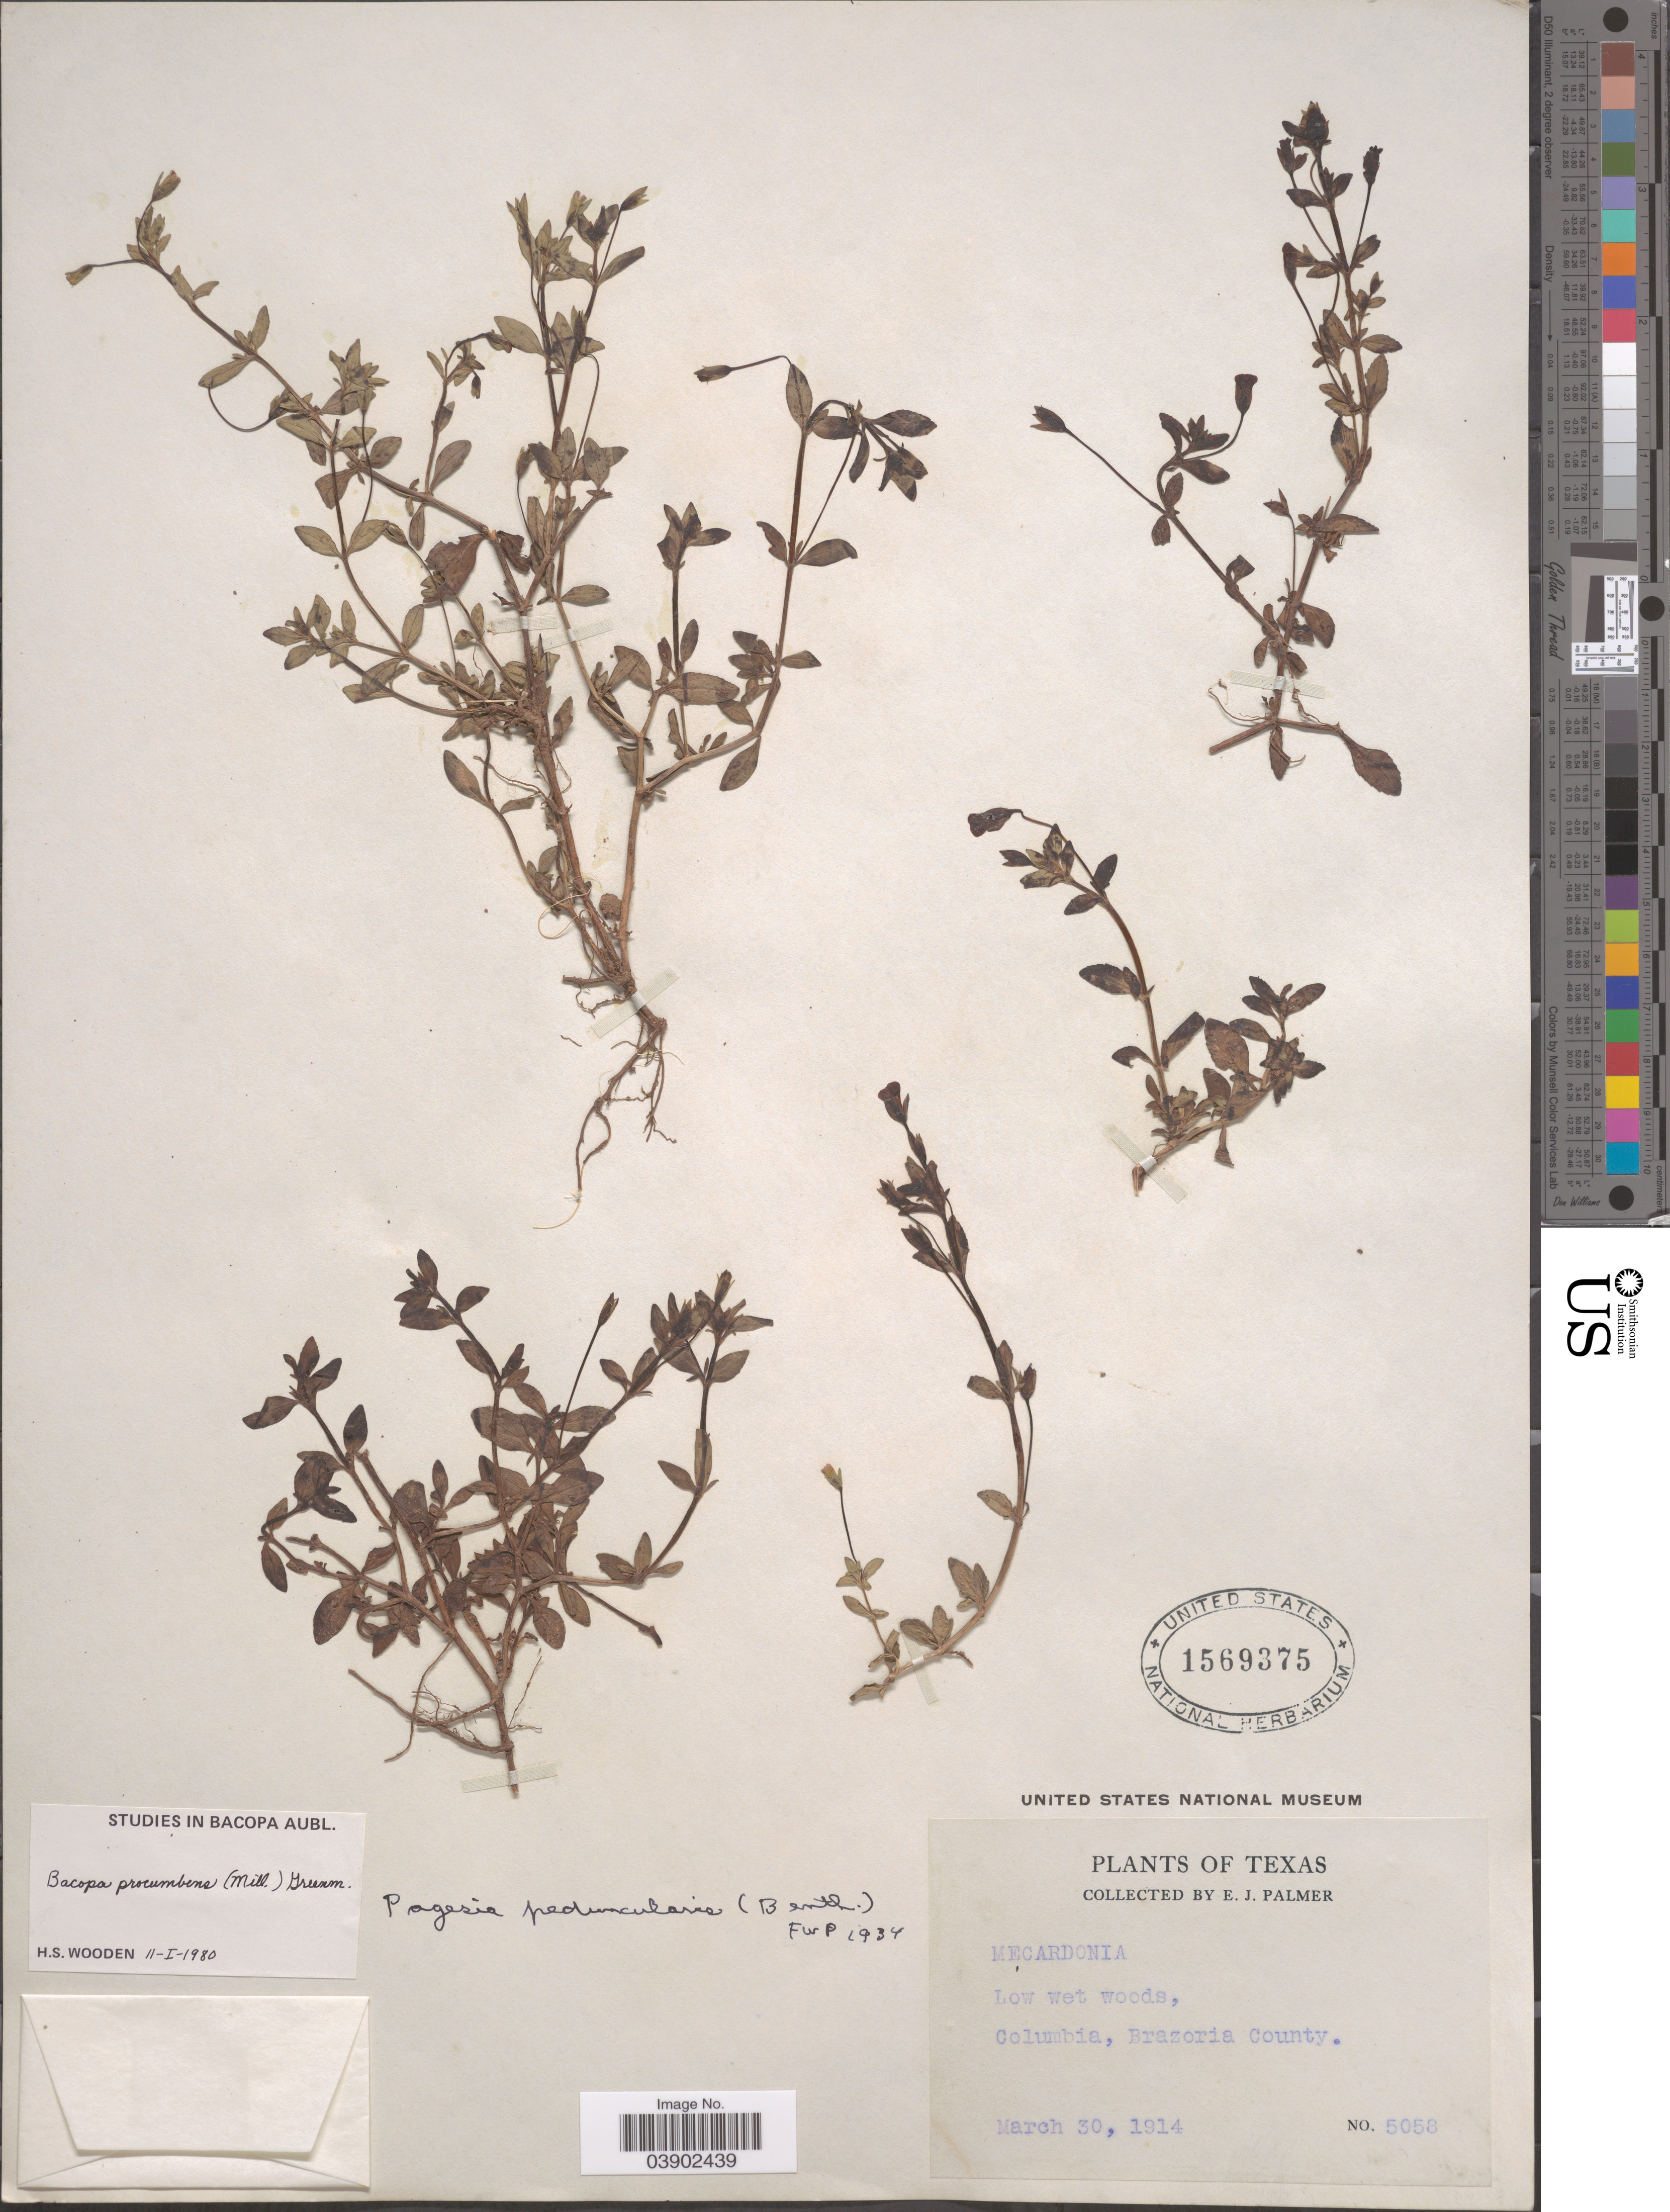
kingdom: Plantae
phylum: Tracheophyta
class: Magnoliopsida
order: Lamiales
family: Plantaginaceae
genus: Mecardonia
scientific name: Mecardonia procumbens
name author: (Mill.) Small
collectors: E. J. Palmer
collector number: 5058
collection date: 1914-03-30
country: United States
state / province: Texas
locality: Columbia, Brazoria County.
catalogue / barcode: US 1569375